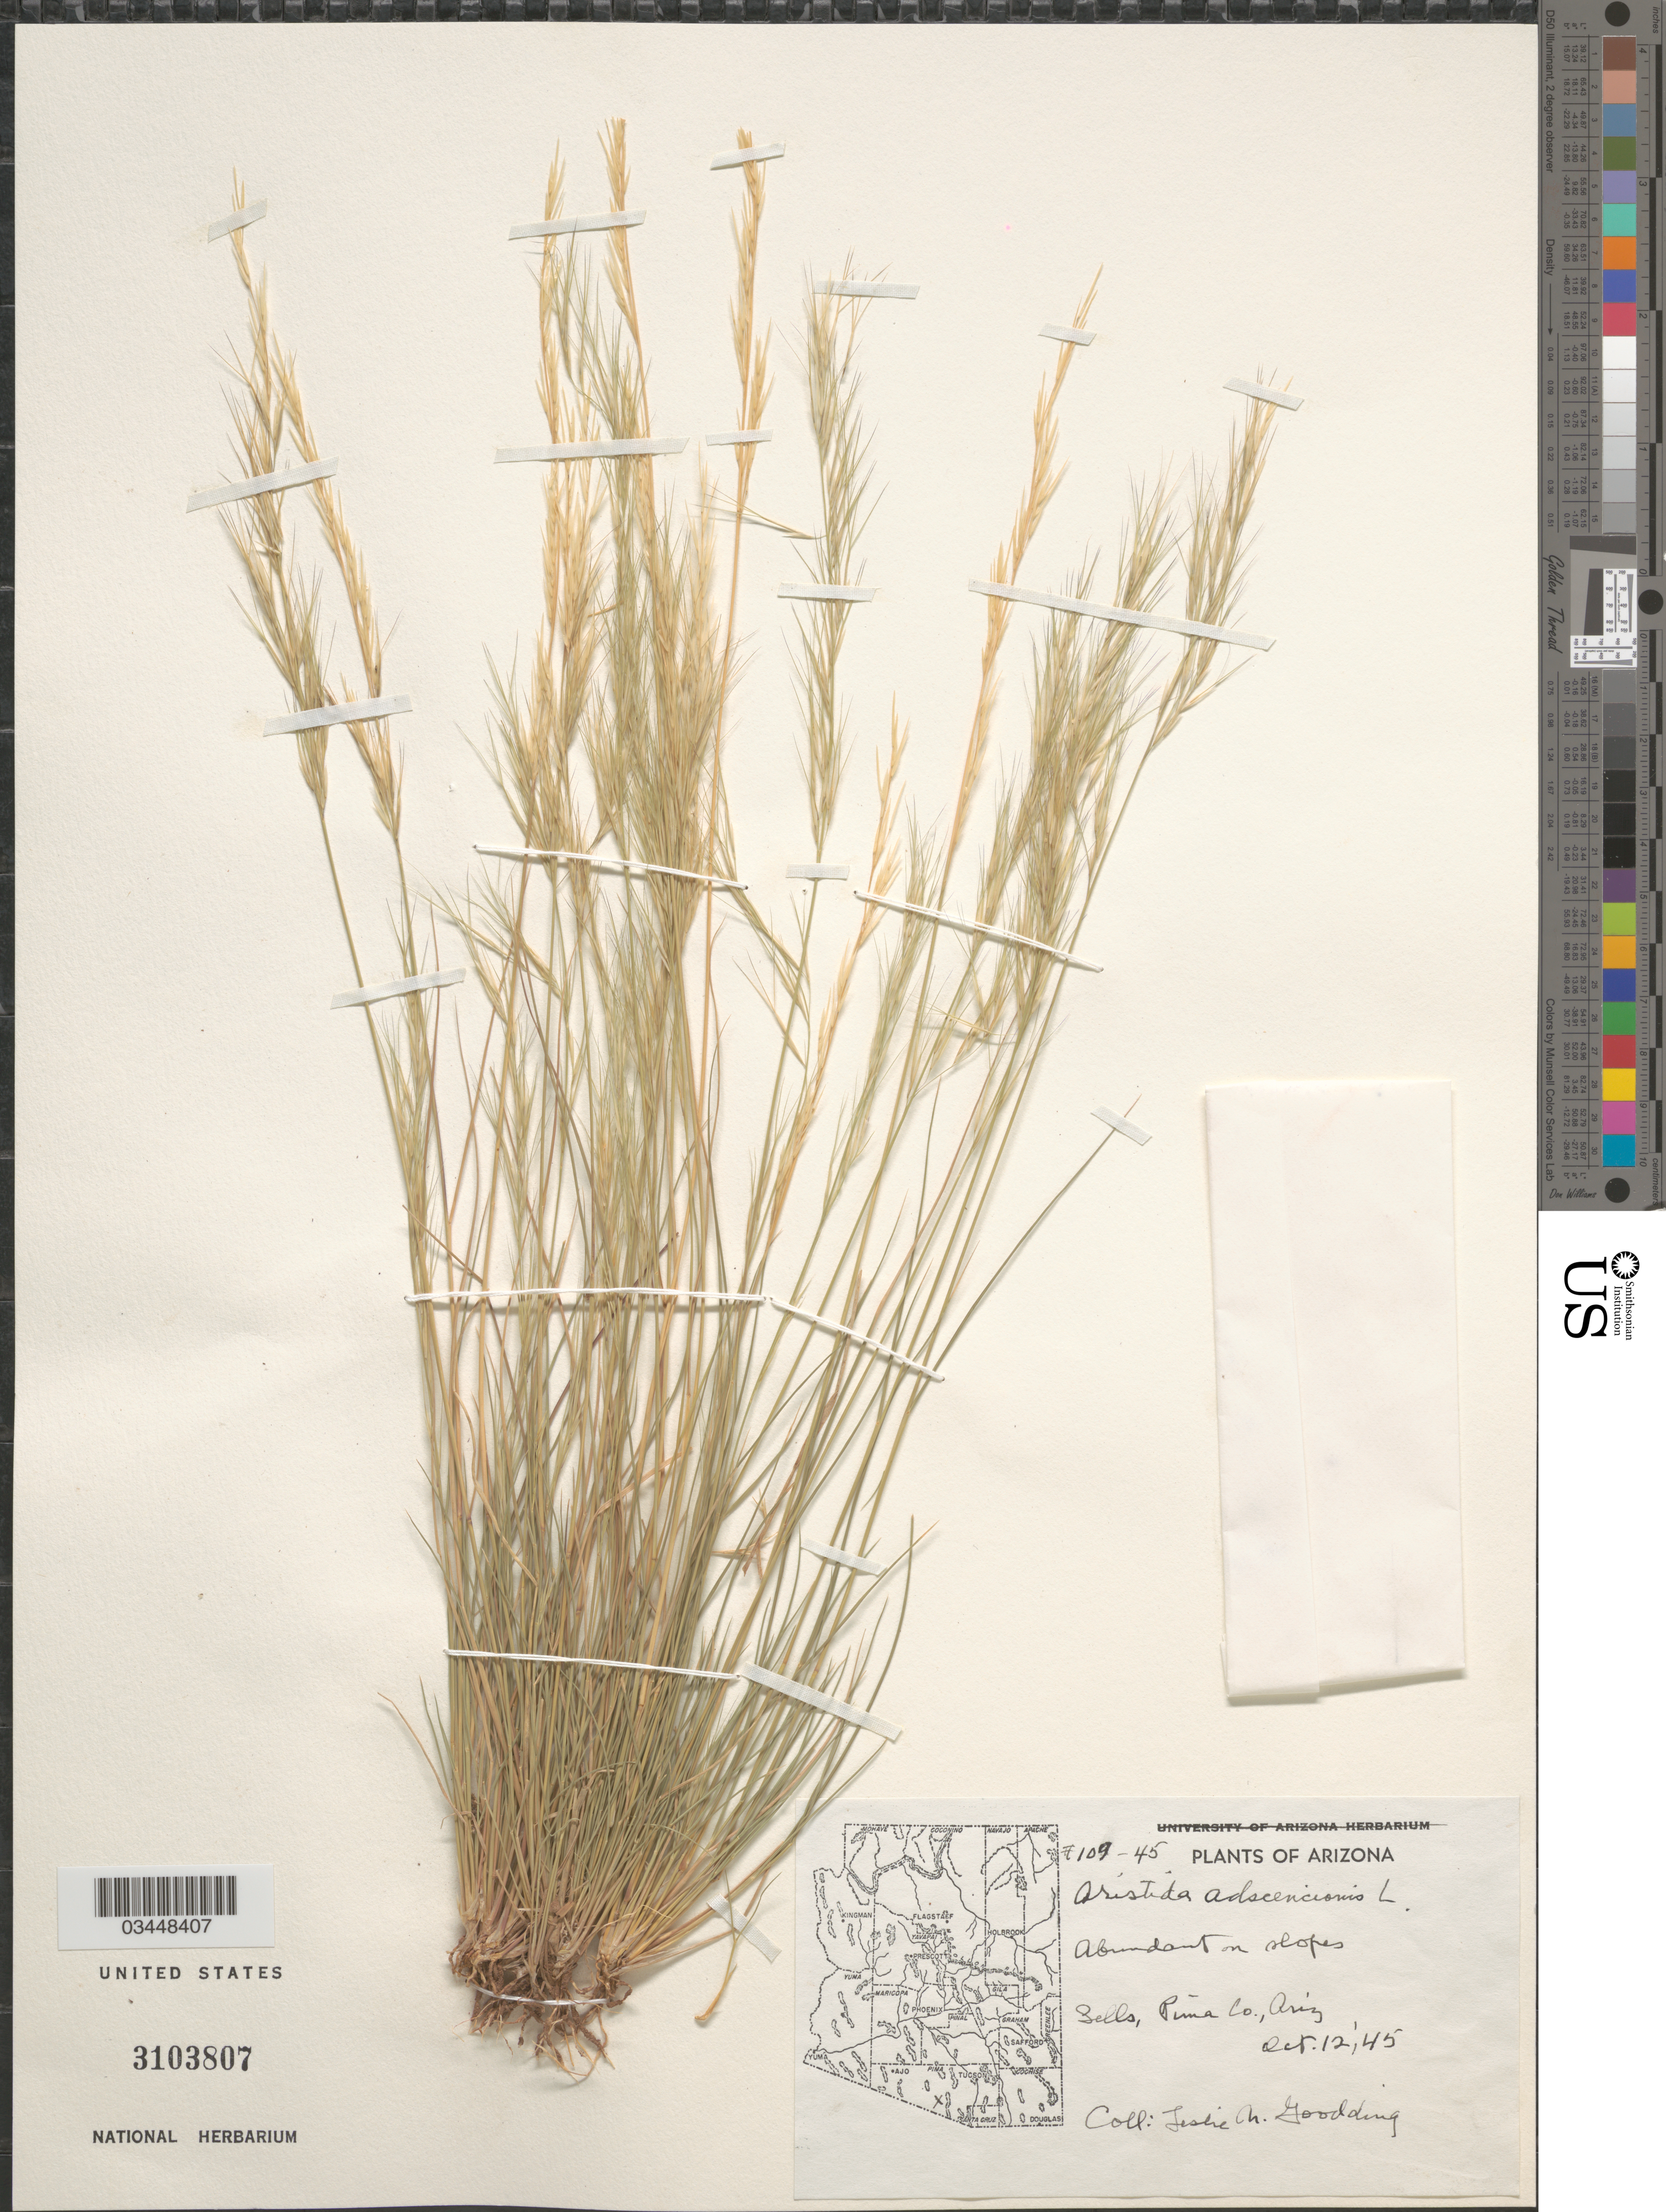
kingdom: Plantae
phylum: Tracheophyta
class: Liliopsida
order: Poales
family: Poaceae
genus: Aristida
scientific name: Aristida adscensionis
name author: L.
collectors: L. N. Goodding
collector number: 109-45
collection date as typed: Transcribed d/m/y: 12/10/45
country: United States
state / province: Arizona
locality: Sells, Pima Co.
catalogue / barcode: US 3103807